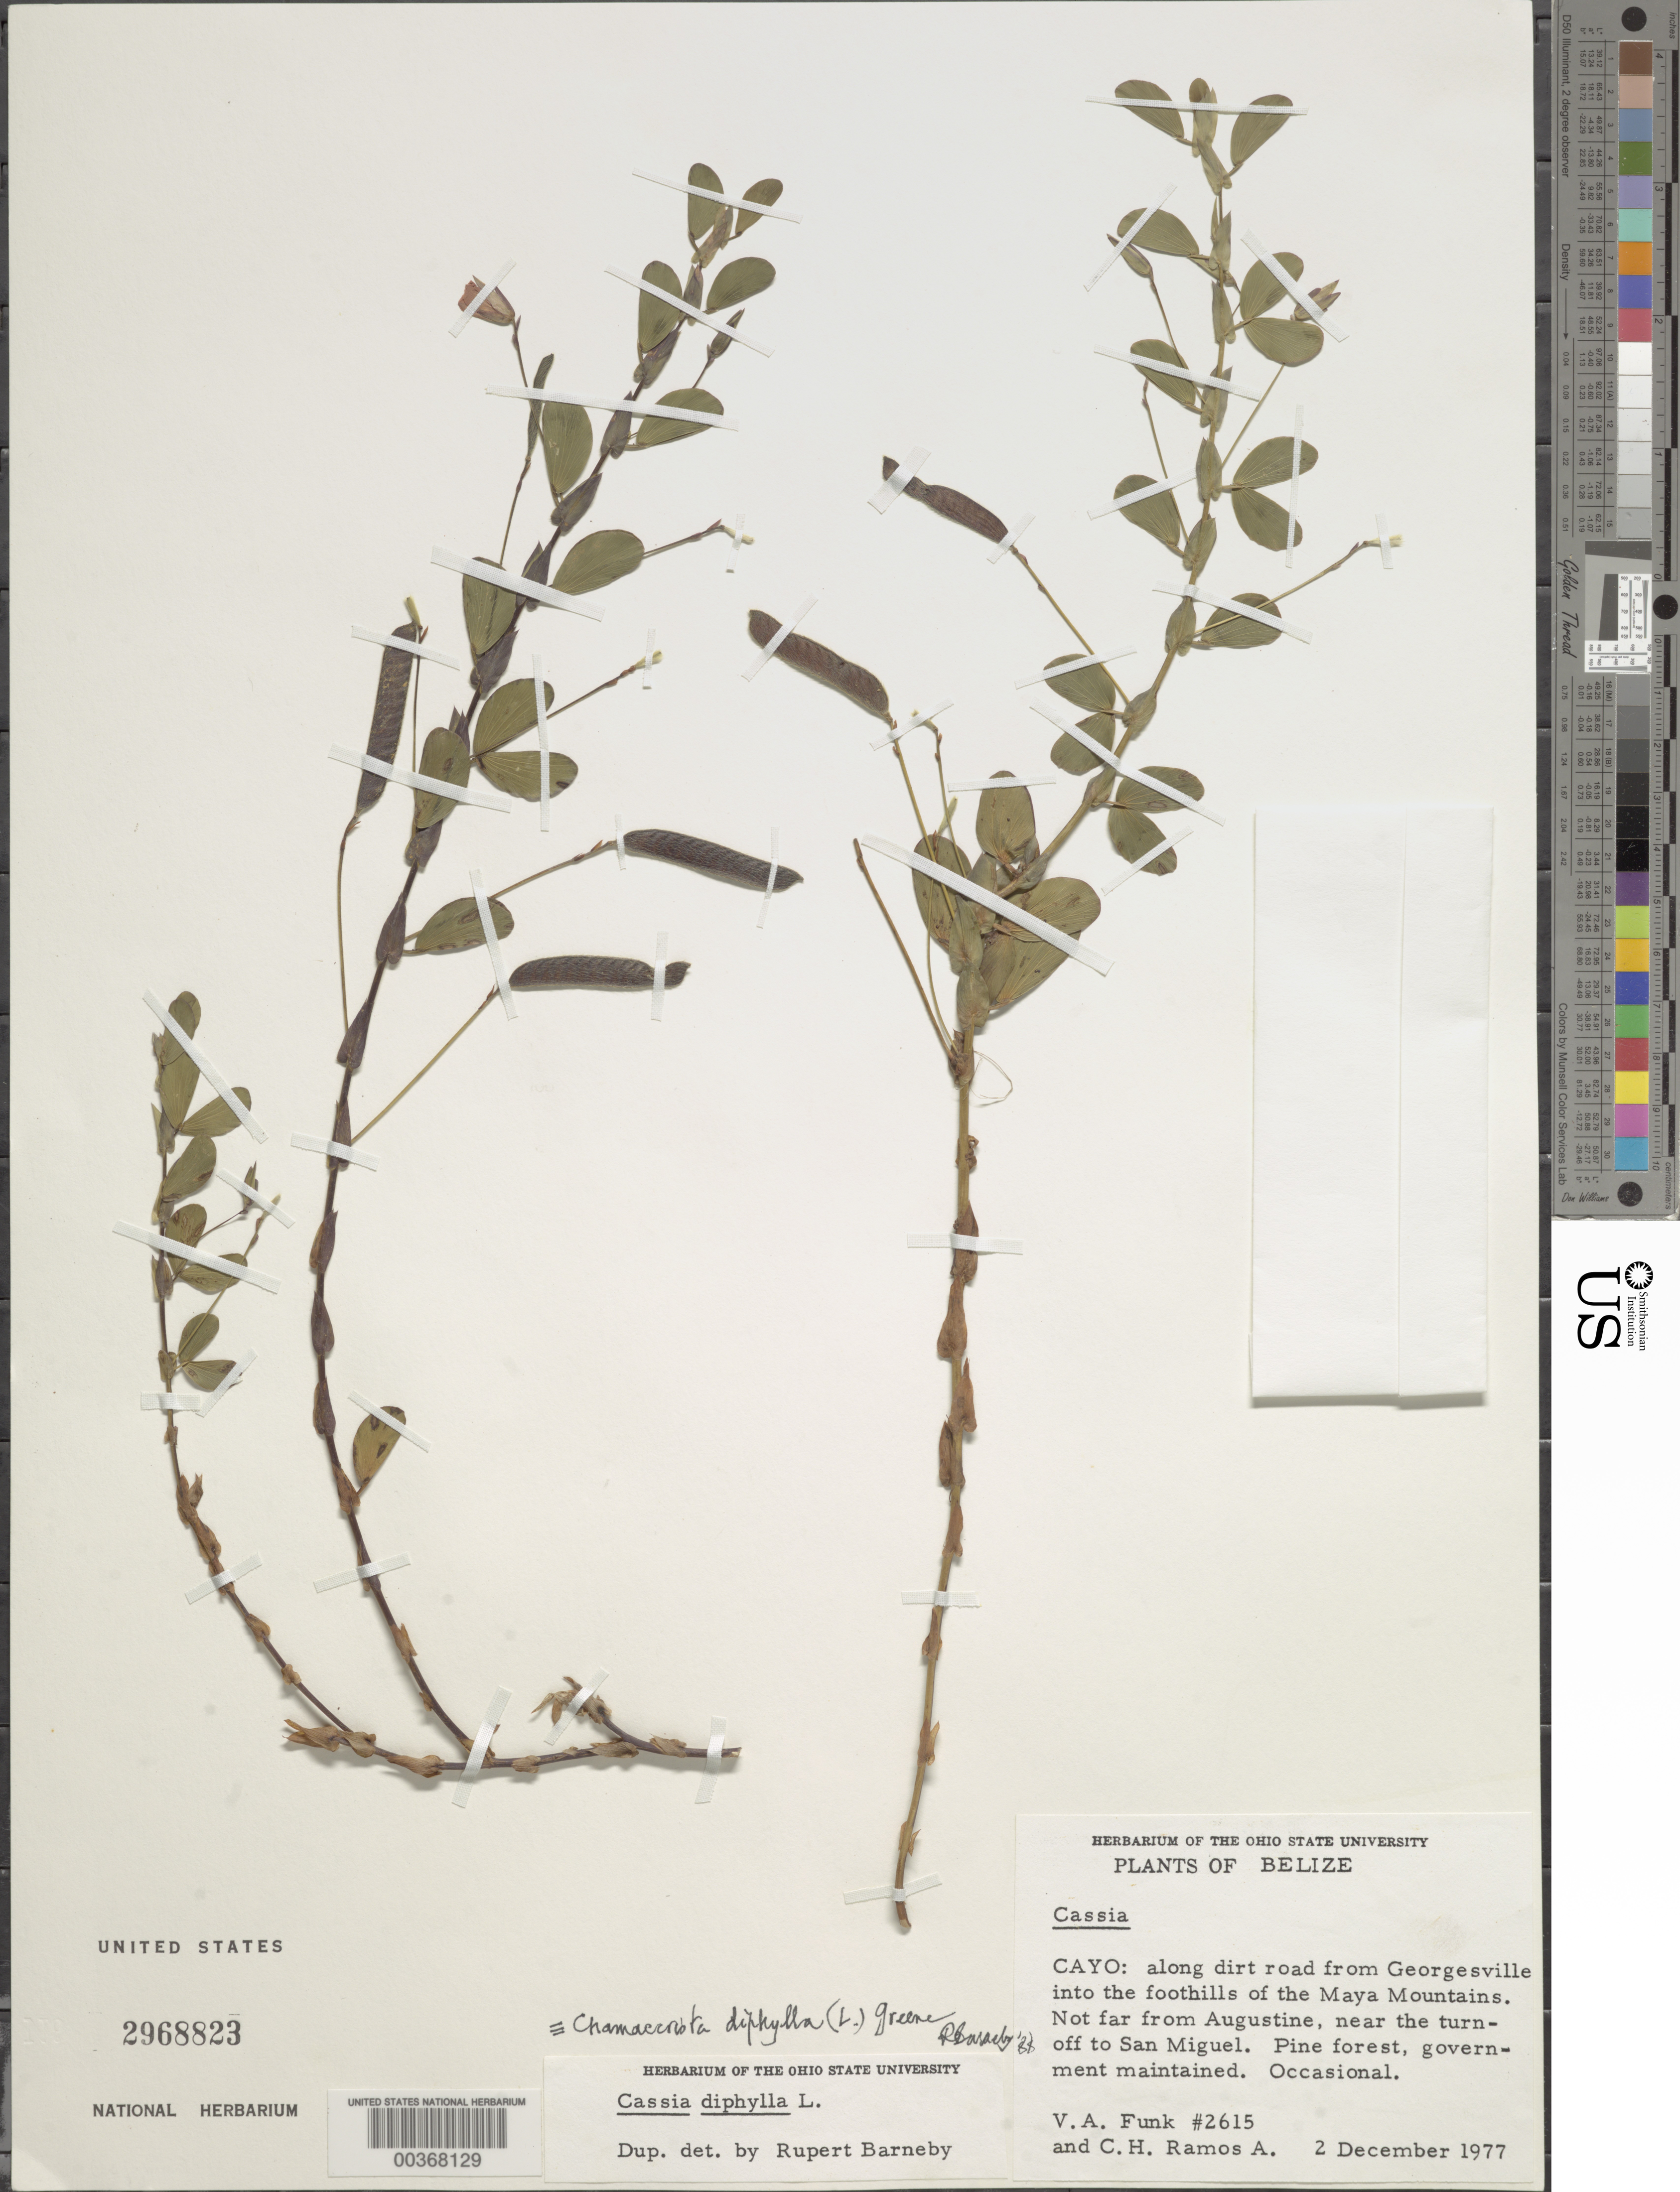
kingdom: Plantae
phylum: Tracheophyta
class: Magnoliopsida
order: Fabales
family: Fabaceae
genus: Chamaecrista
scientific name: Chamaecrista diphylla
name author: (L.) Greene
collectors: V. Funk & C. H. Ramos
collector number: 2615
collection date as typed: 02 Dec 1977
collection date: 1977-12-02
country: Belize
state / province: Cayo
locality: Along dirt road from Georgesville in the foothills of the Maya Mountains; not far from Augustine, near turn off to San Miguel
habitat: Pine forest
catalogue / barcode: US 2968823